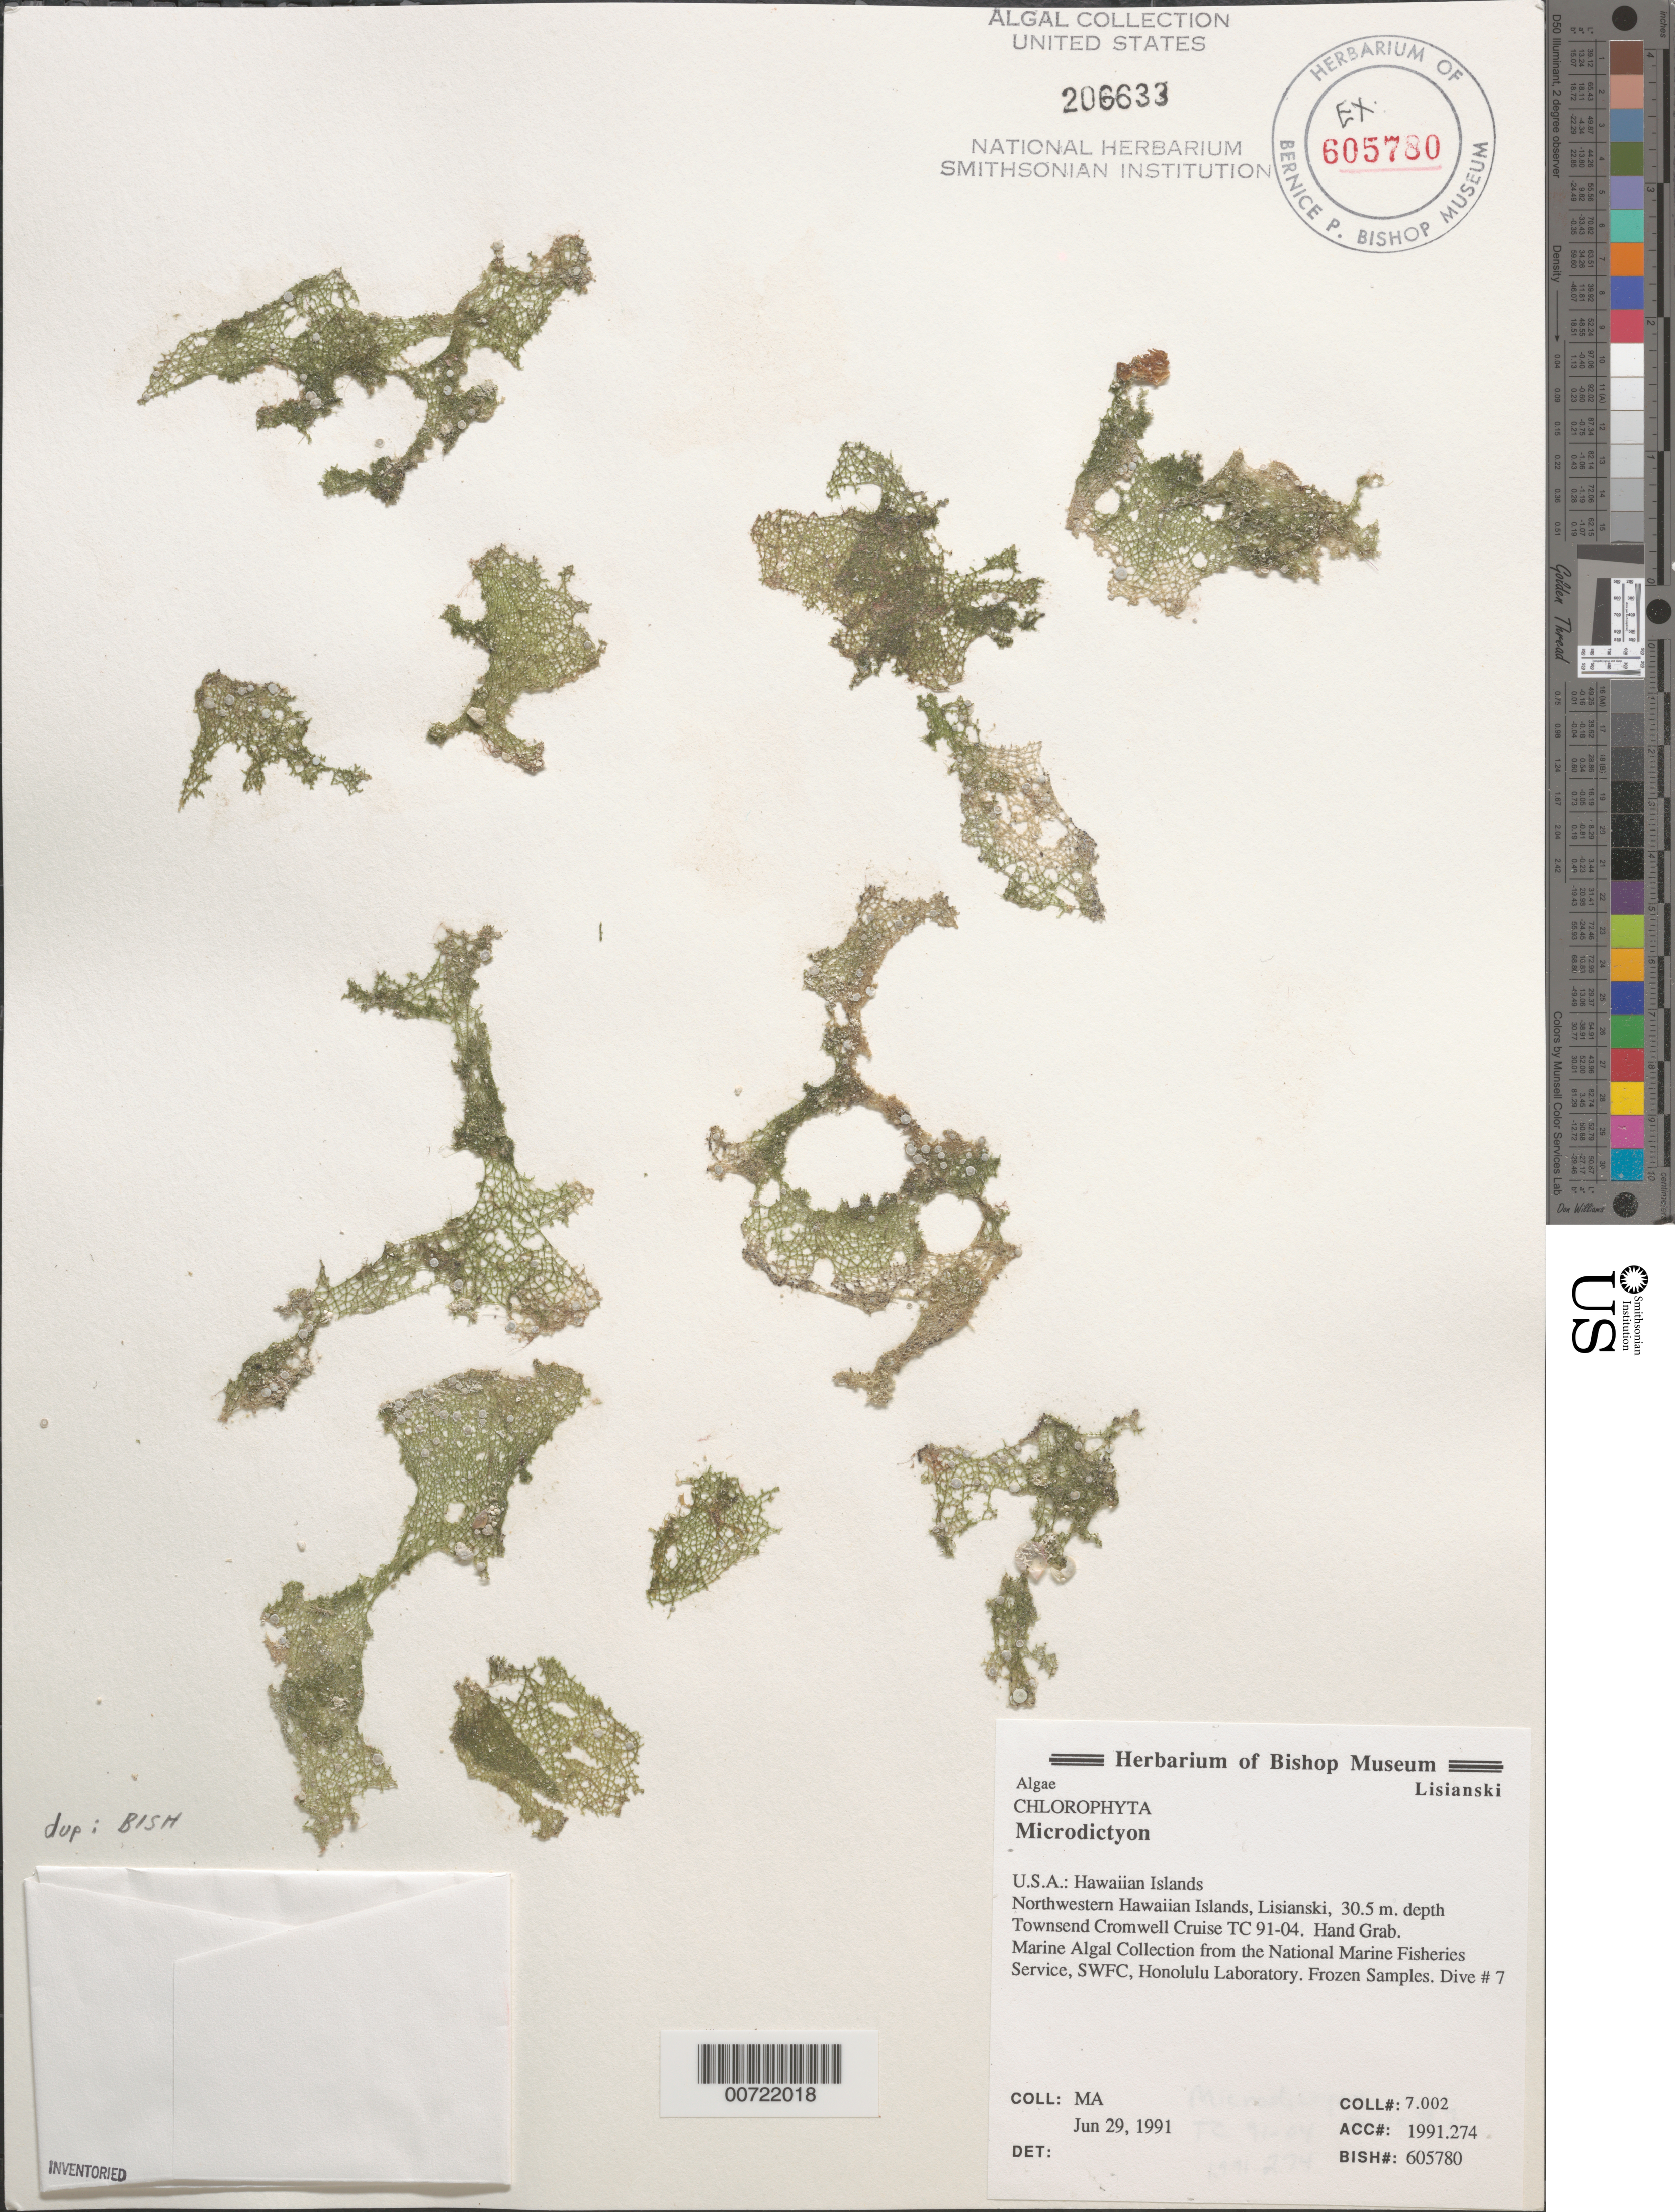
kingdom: Plantae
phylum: Chlorophyta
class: Ulvophyceae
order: Cladophorales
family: Anadyomenaceae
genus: Microdictyon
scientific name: Microdictyon sp.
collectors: M. A.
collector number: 7.002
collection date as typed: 29 Jun 1991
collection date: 1991-06-29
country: United States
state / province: Hawaii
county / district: Honolulu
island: Lisianski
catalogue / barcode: US 206633